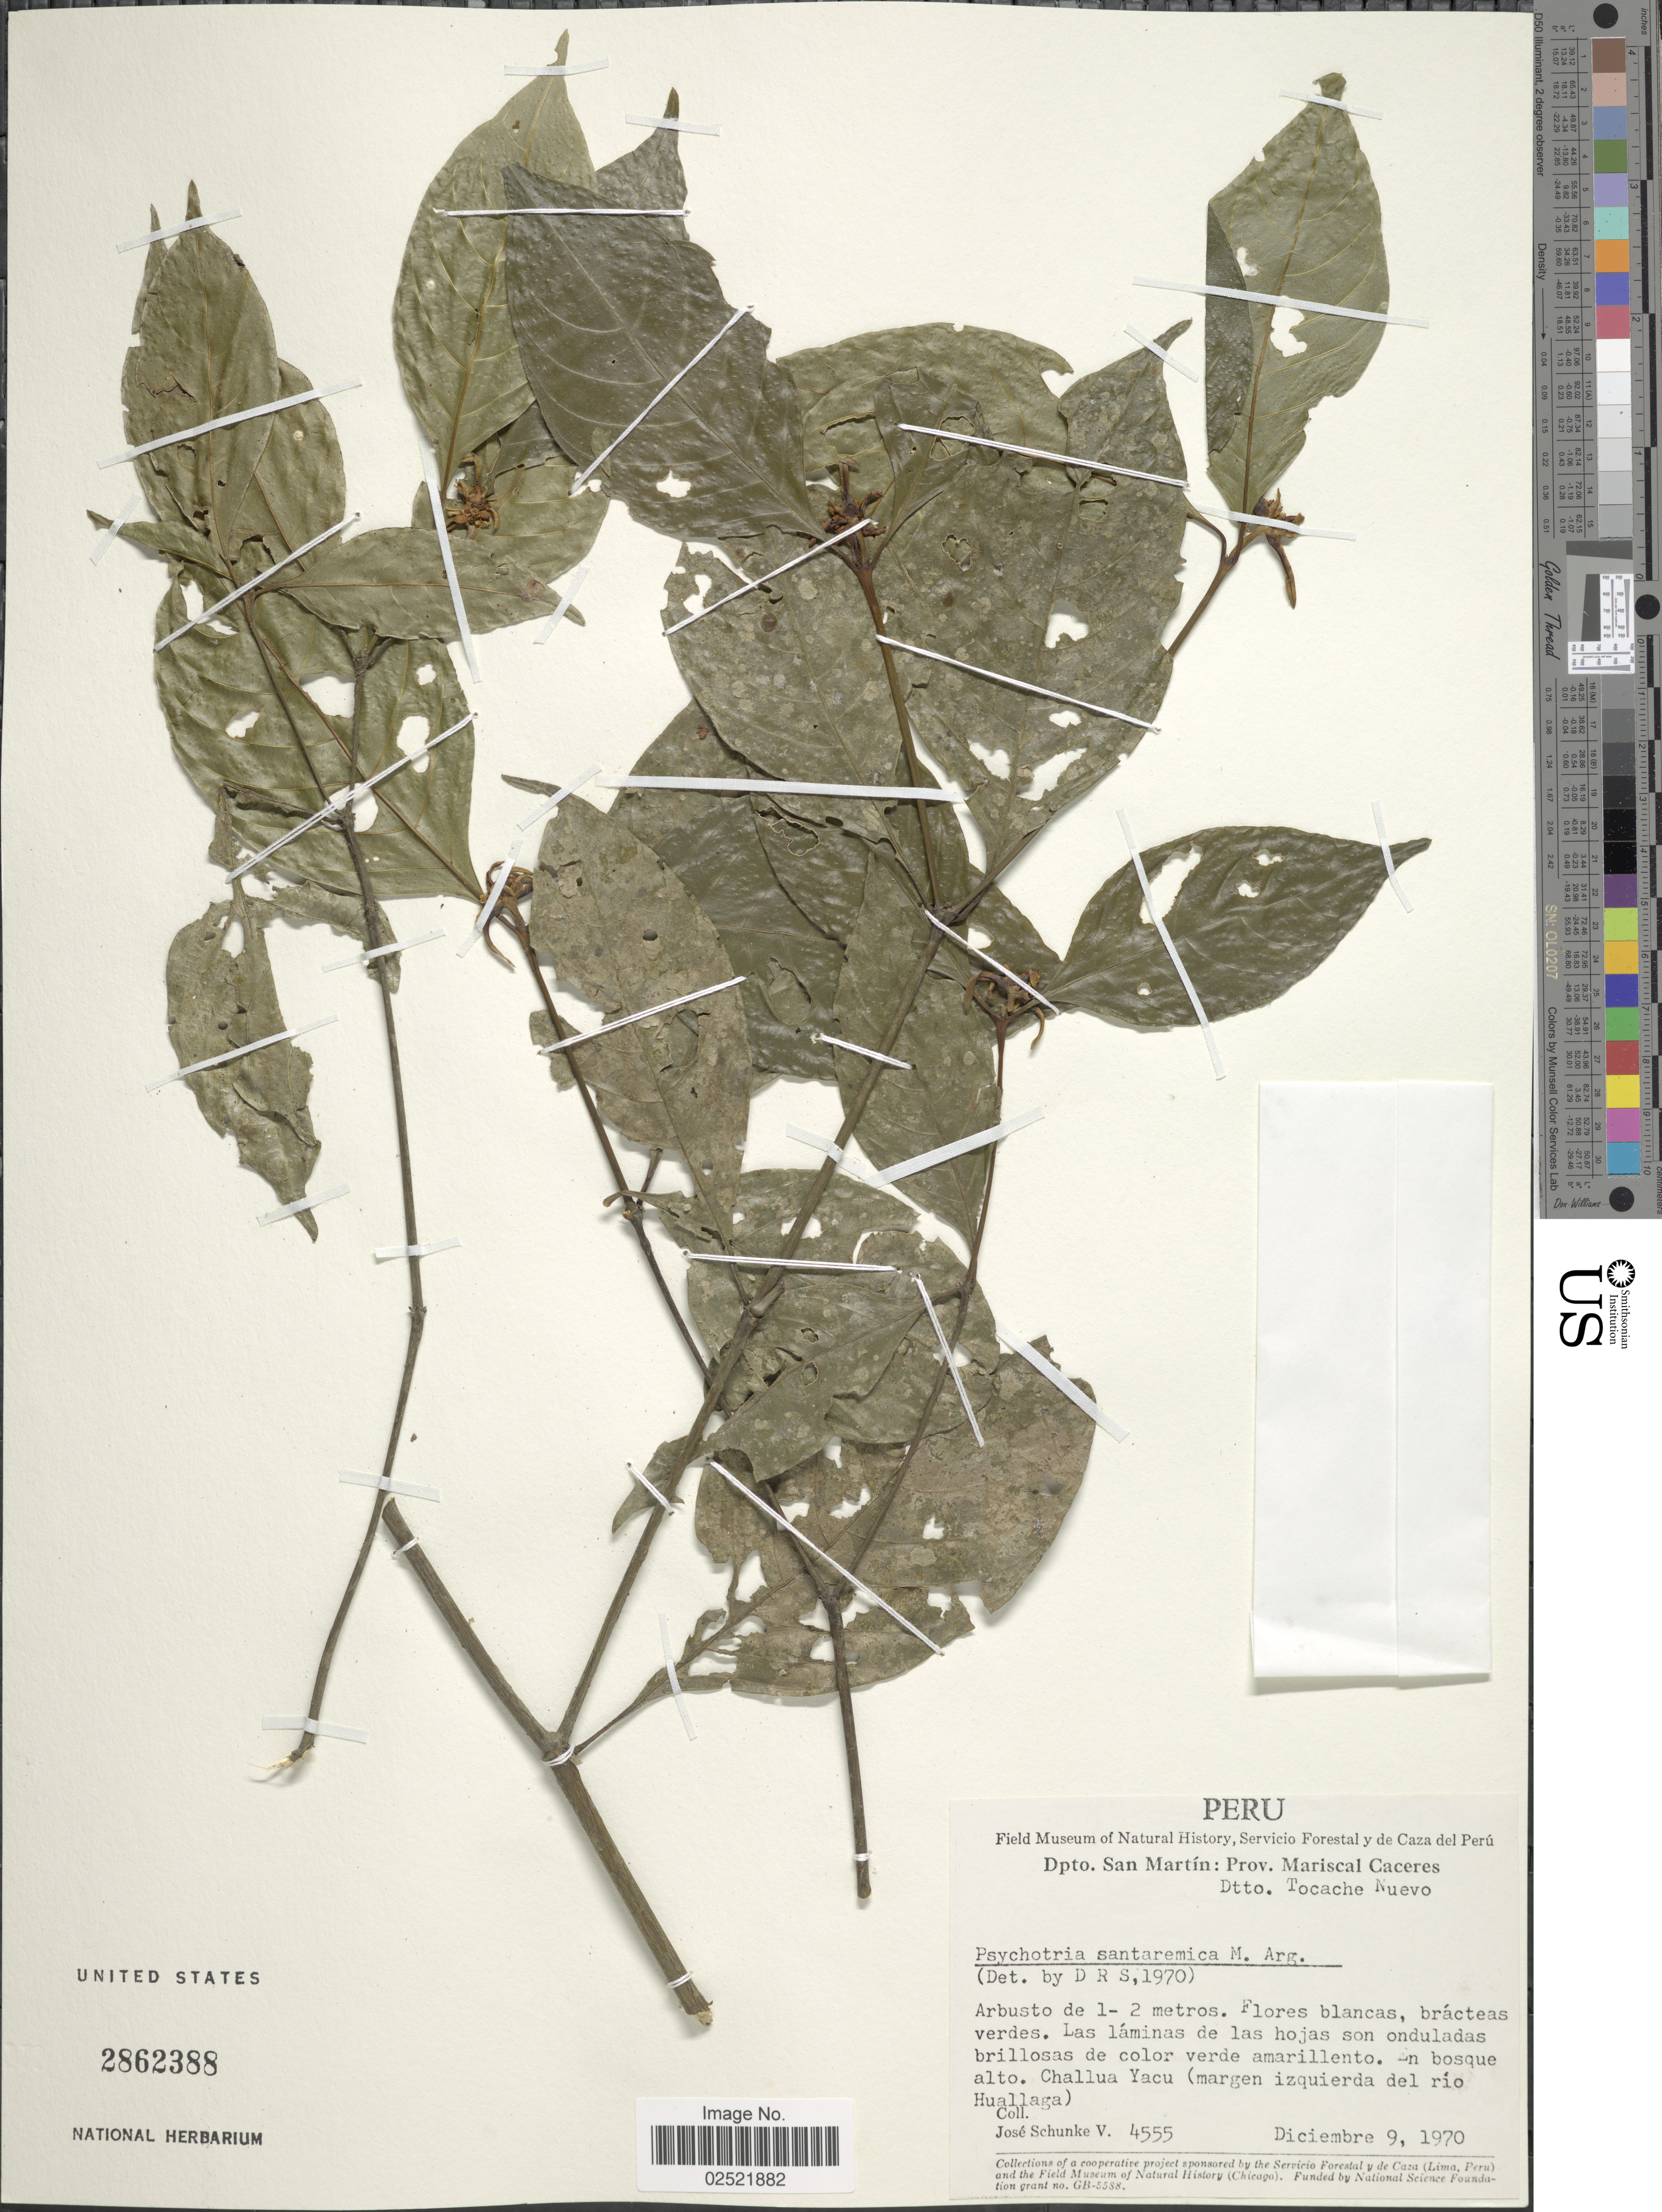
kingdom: Plantae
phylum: Tracheophyta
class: Magnoliopsida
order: Gentianales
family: Rubiaceae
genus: Psychotria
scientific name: Psychotria santaremica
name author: Müll. Arg.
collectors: J. Schunke Vigo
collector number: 4555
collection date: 1970-12-09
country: Peru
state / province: San Martín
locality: Prov. Mariscal Caceres, Dtto. Tocache Nuevo, Challua Yacu (margen izquierda del Rio Huallaga)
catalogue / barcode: US 2862388